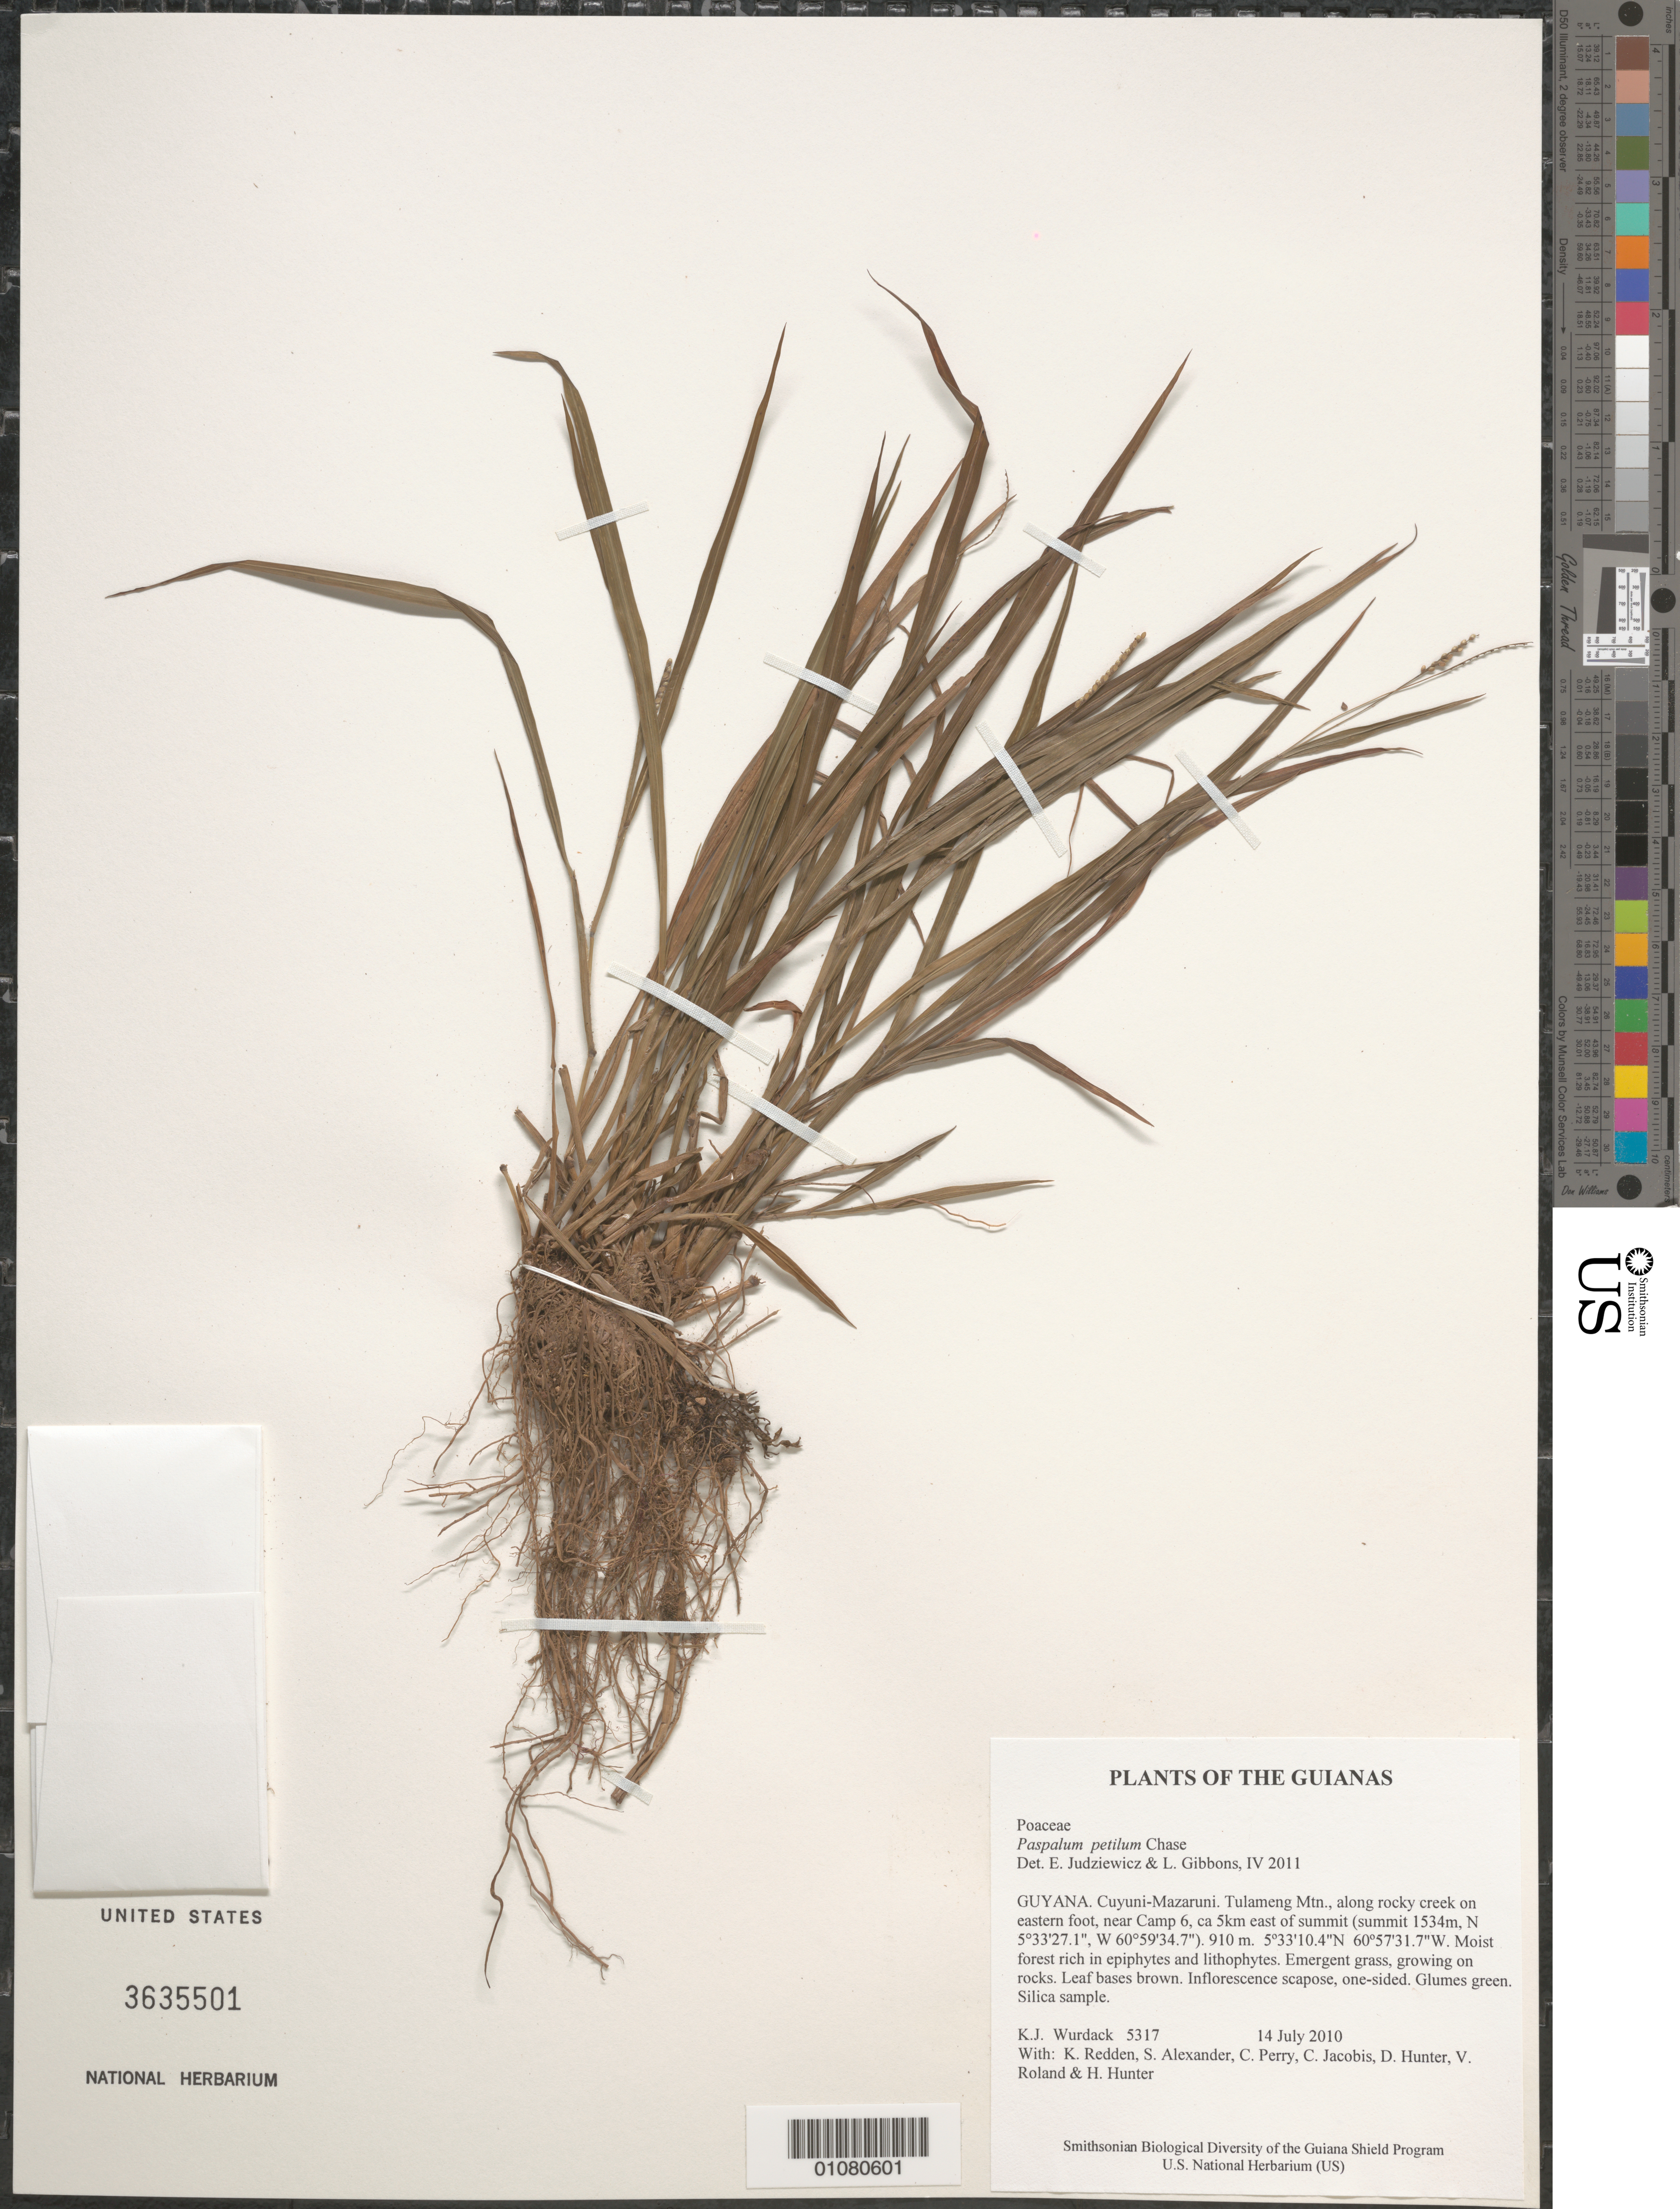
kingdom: Plantae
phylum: Tracheophyta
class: Liliopsida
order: Poales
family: Poaceae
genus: Paspalum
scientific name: Paspalum petilum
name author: Chase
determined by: Judziewicz, E. J.; Gibbons, L.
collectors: K. Wurdack, K. M. Redden, S. N. Alexander, C. Perry, C. Jacobis, D. Hunter, V. Roland & H. Hunter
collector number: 5317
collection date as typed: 14 July 2010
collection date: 2010-07-14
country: Guyana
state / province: Cuyuni-Mazaruni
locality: Tulameng Mtn., along rocky creek on eastern foot, near Camp 6, ca 5km east of summit (summit 1534m, N 5°33'27.1", W 60°59'34.7")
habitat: Moist forest rich in epiphytes and lithophytes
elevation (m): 910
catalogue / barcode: US 3635501